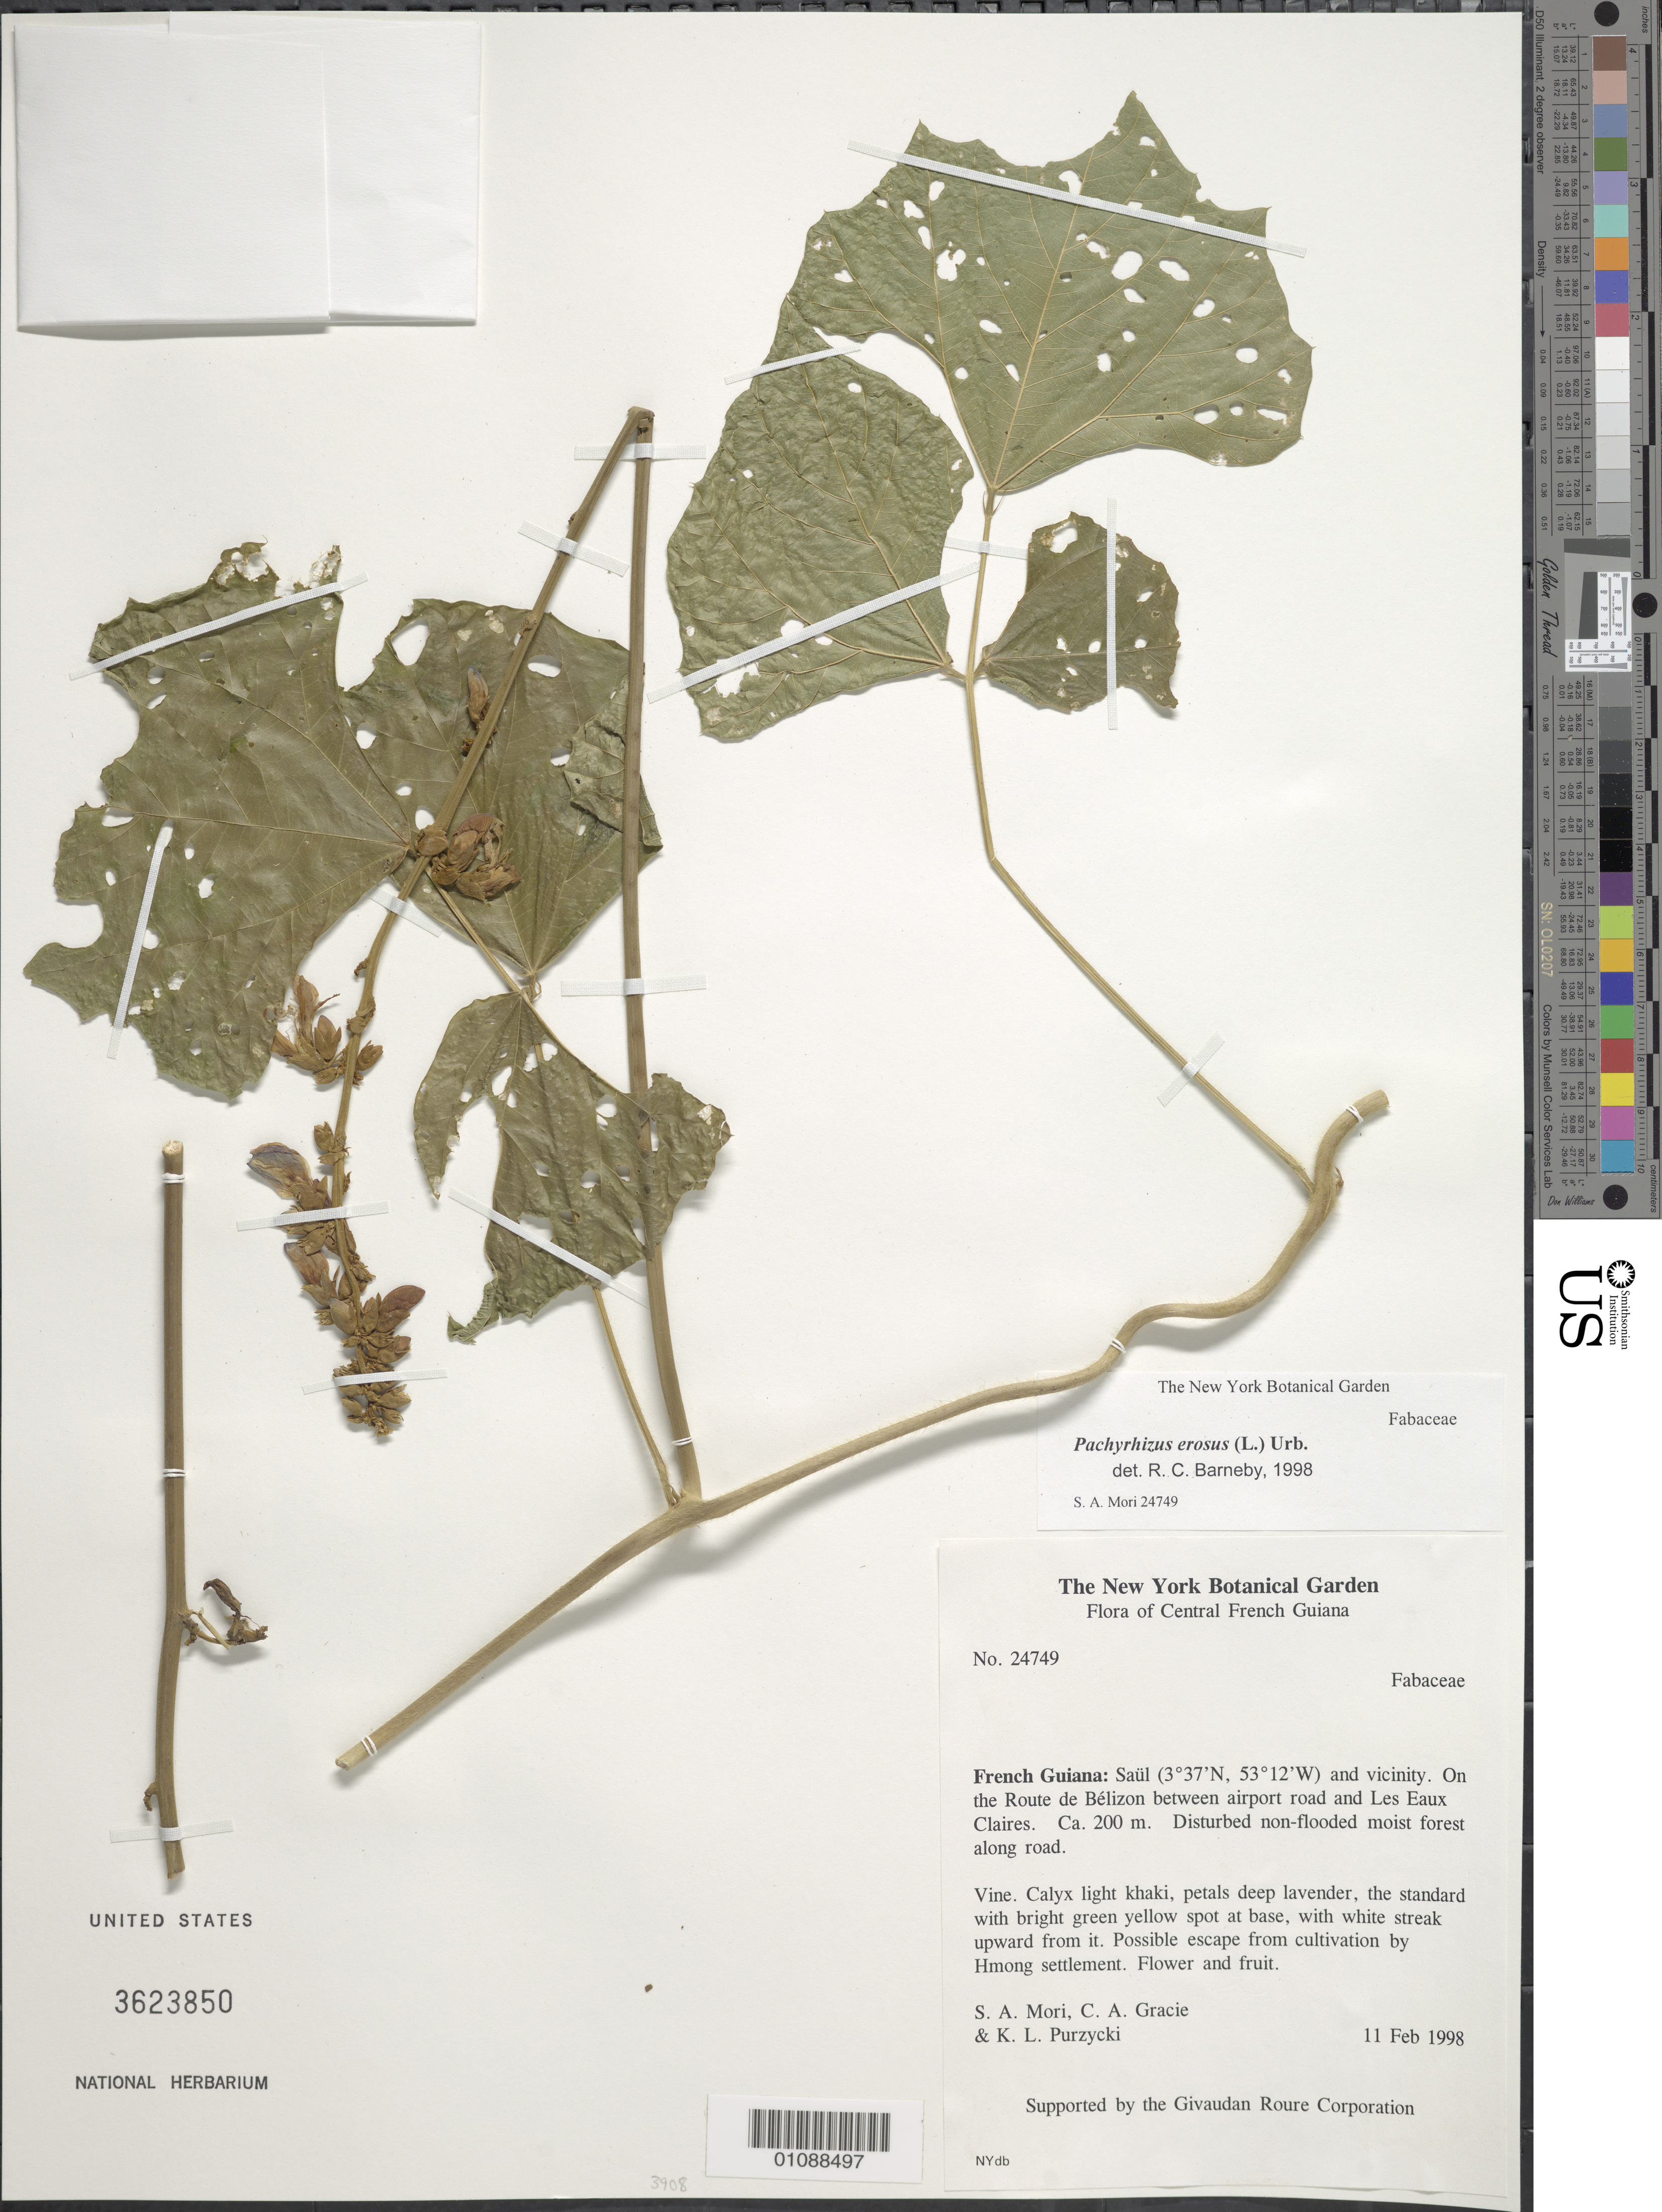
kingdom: Plantae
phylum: Tracheophyta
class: Magnoliopsida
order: Fabales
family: Fabaceae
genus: Pachyrhizus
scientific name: Pachyrhizus erosus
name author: (L.) Urb.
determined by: Barneby, Rupert C., (NY)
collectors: S. Mori, C. A. Gracie & K. Purzycki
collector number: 24749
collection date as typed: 11-Feb-98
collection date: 1998-02-11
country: French Guiana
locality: Saül and vic., on the Route de Bélizon between airport road and Les Eaux Claires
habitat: Disturbed non-flooded moist forest along road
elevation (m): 200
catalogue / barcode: US 3623850